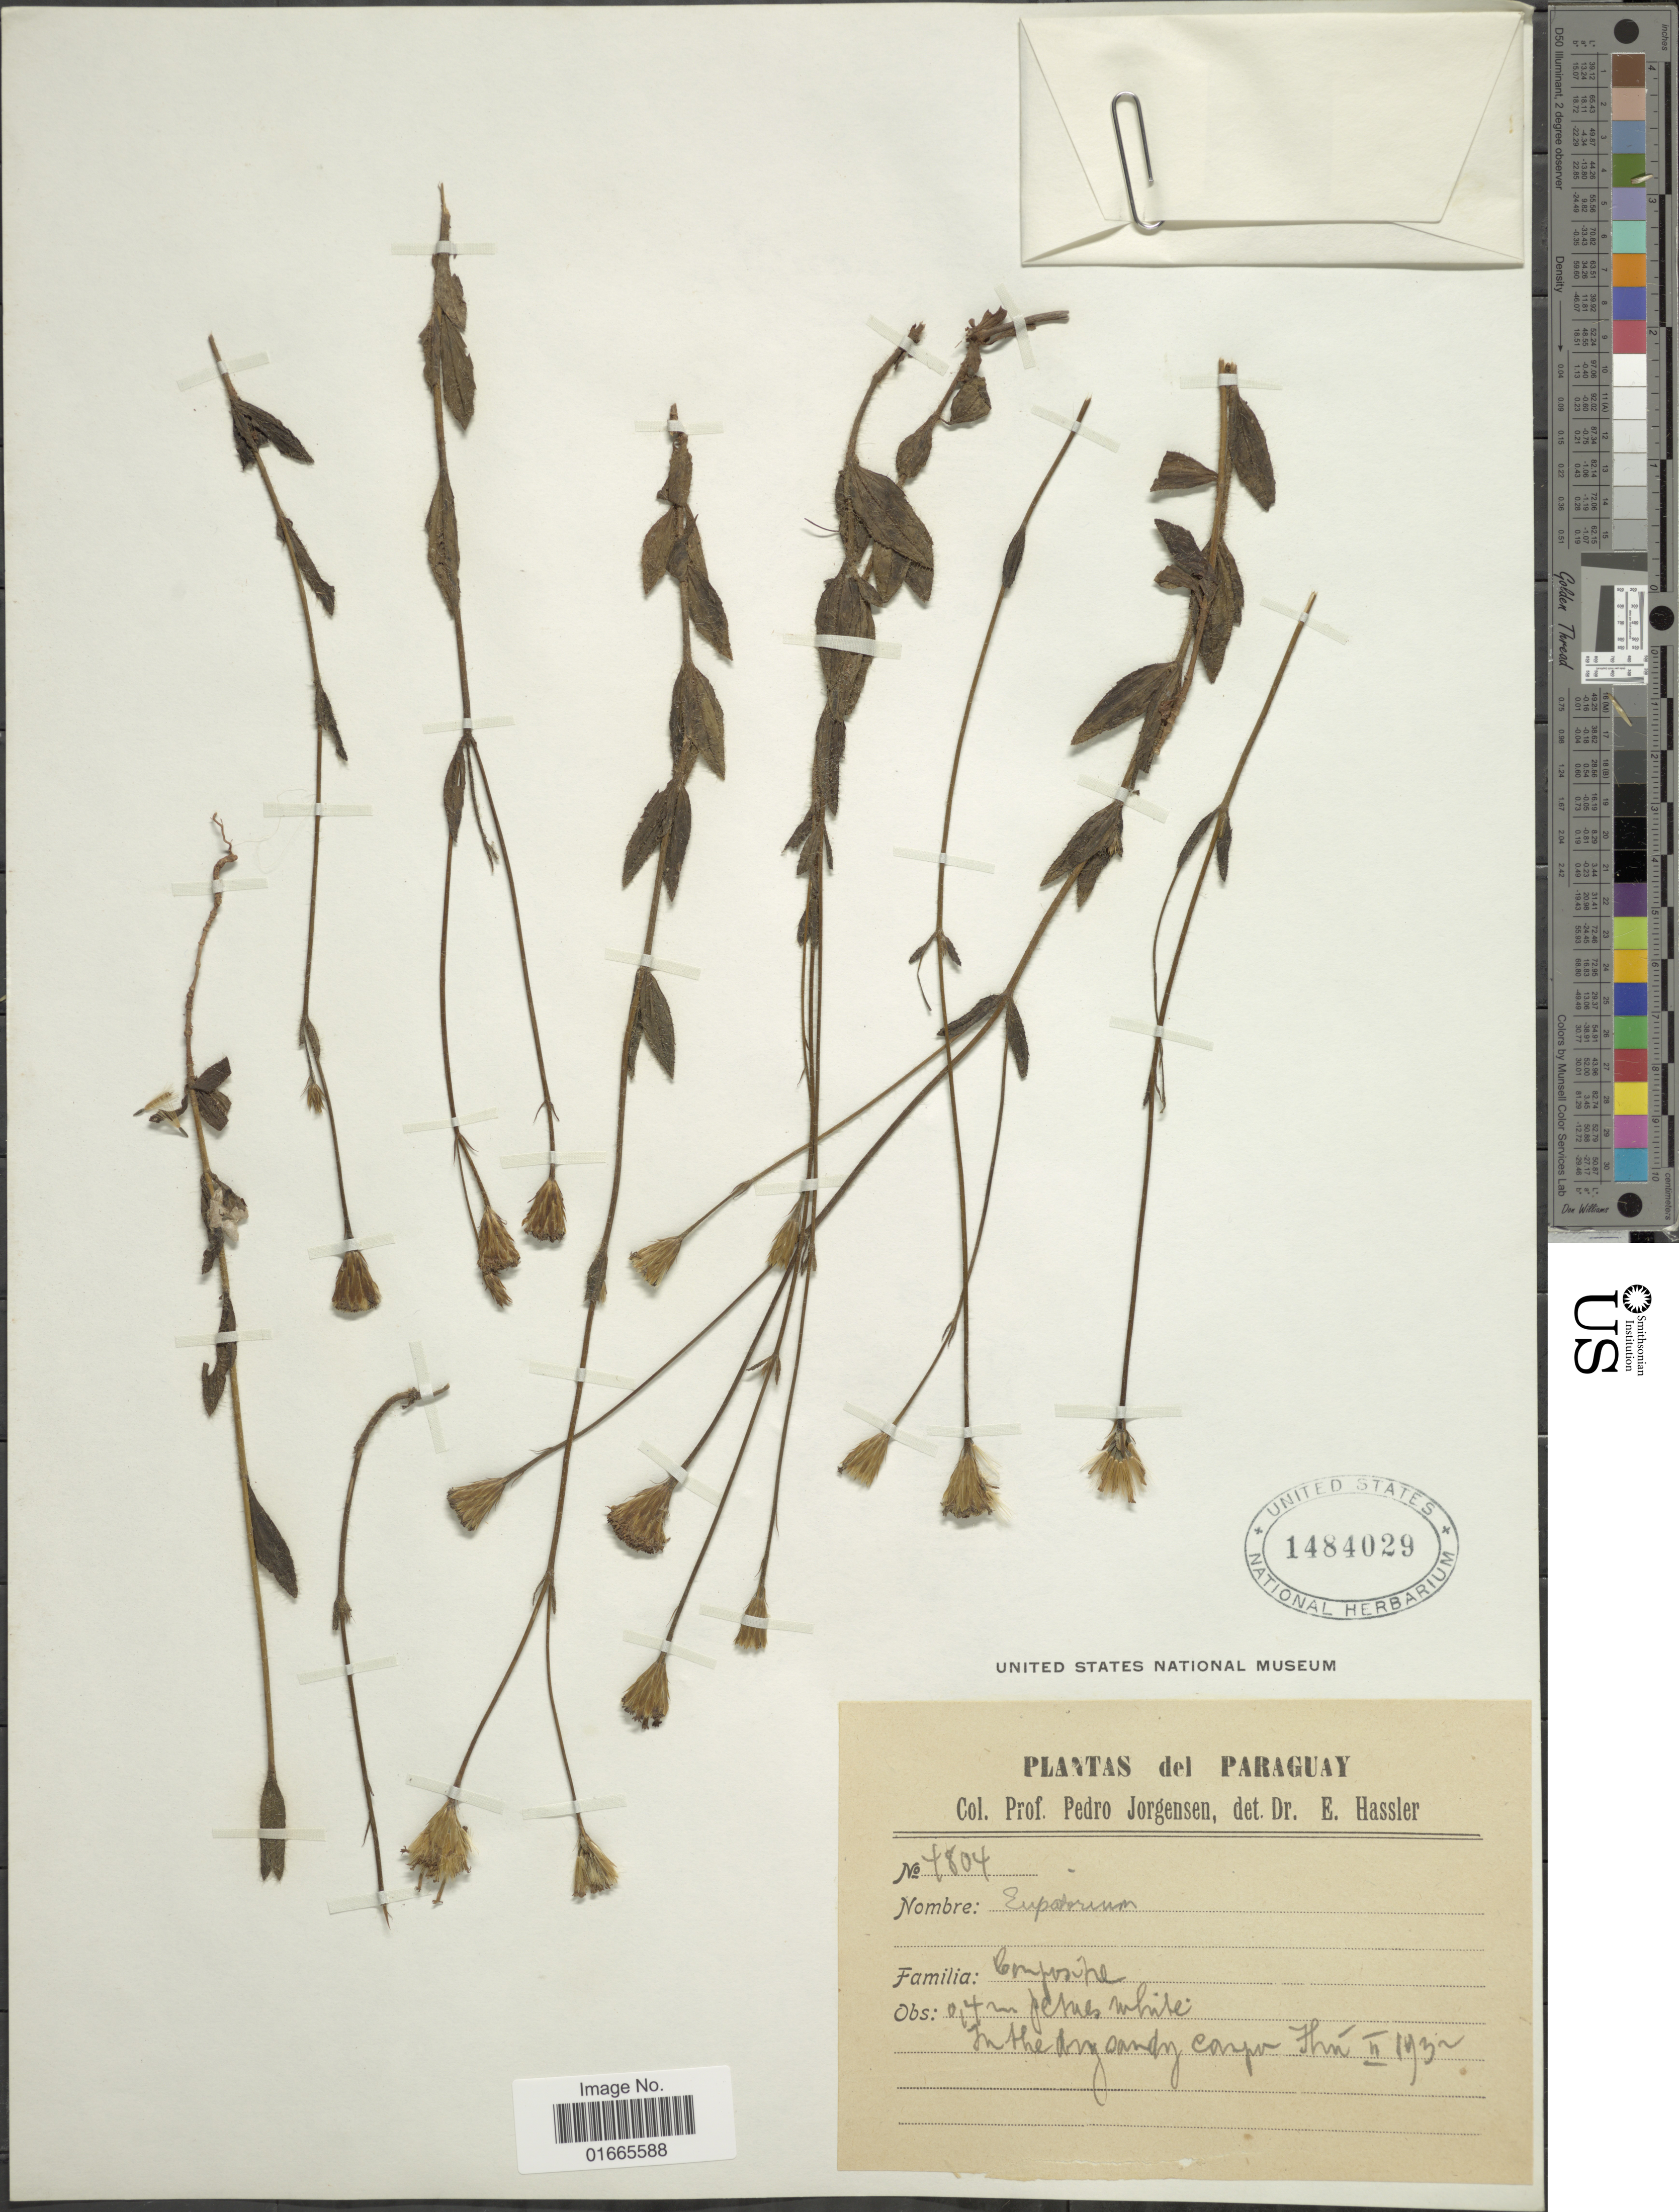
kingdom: Plantae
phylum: Tracheophyta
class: Magnoliopsida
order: Asterales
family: Asteraceae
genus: Praxelis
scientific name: Praxelis missiona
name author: (Malme) R.M. King & H. Rob.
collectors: P. Jörgensen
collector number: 7804*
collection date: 1932-02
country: Paraguay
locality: in the dry sandy , campo Yhú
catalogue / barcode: US 1484029